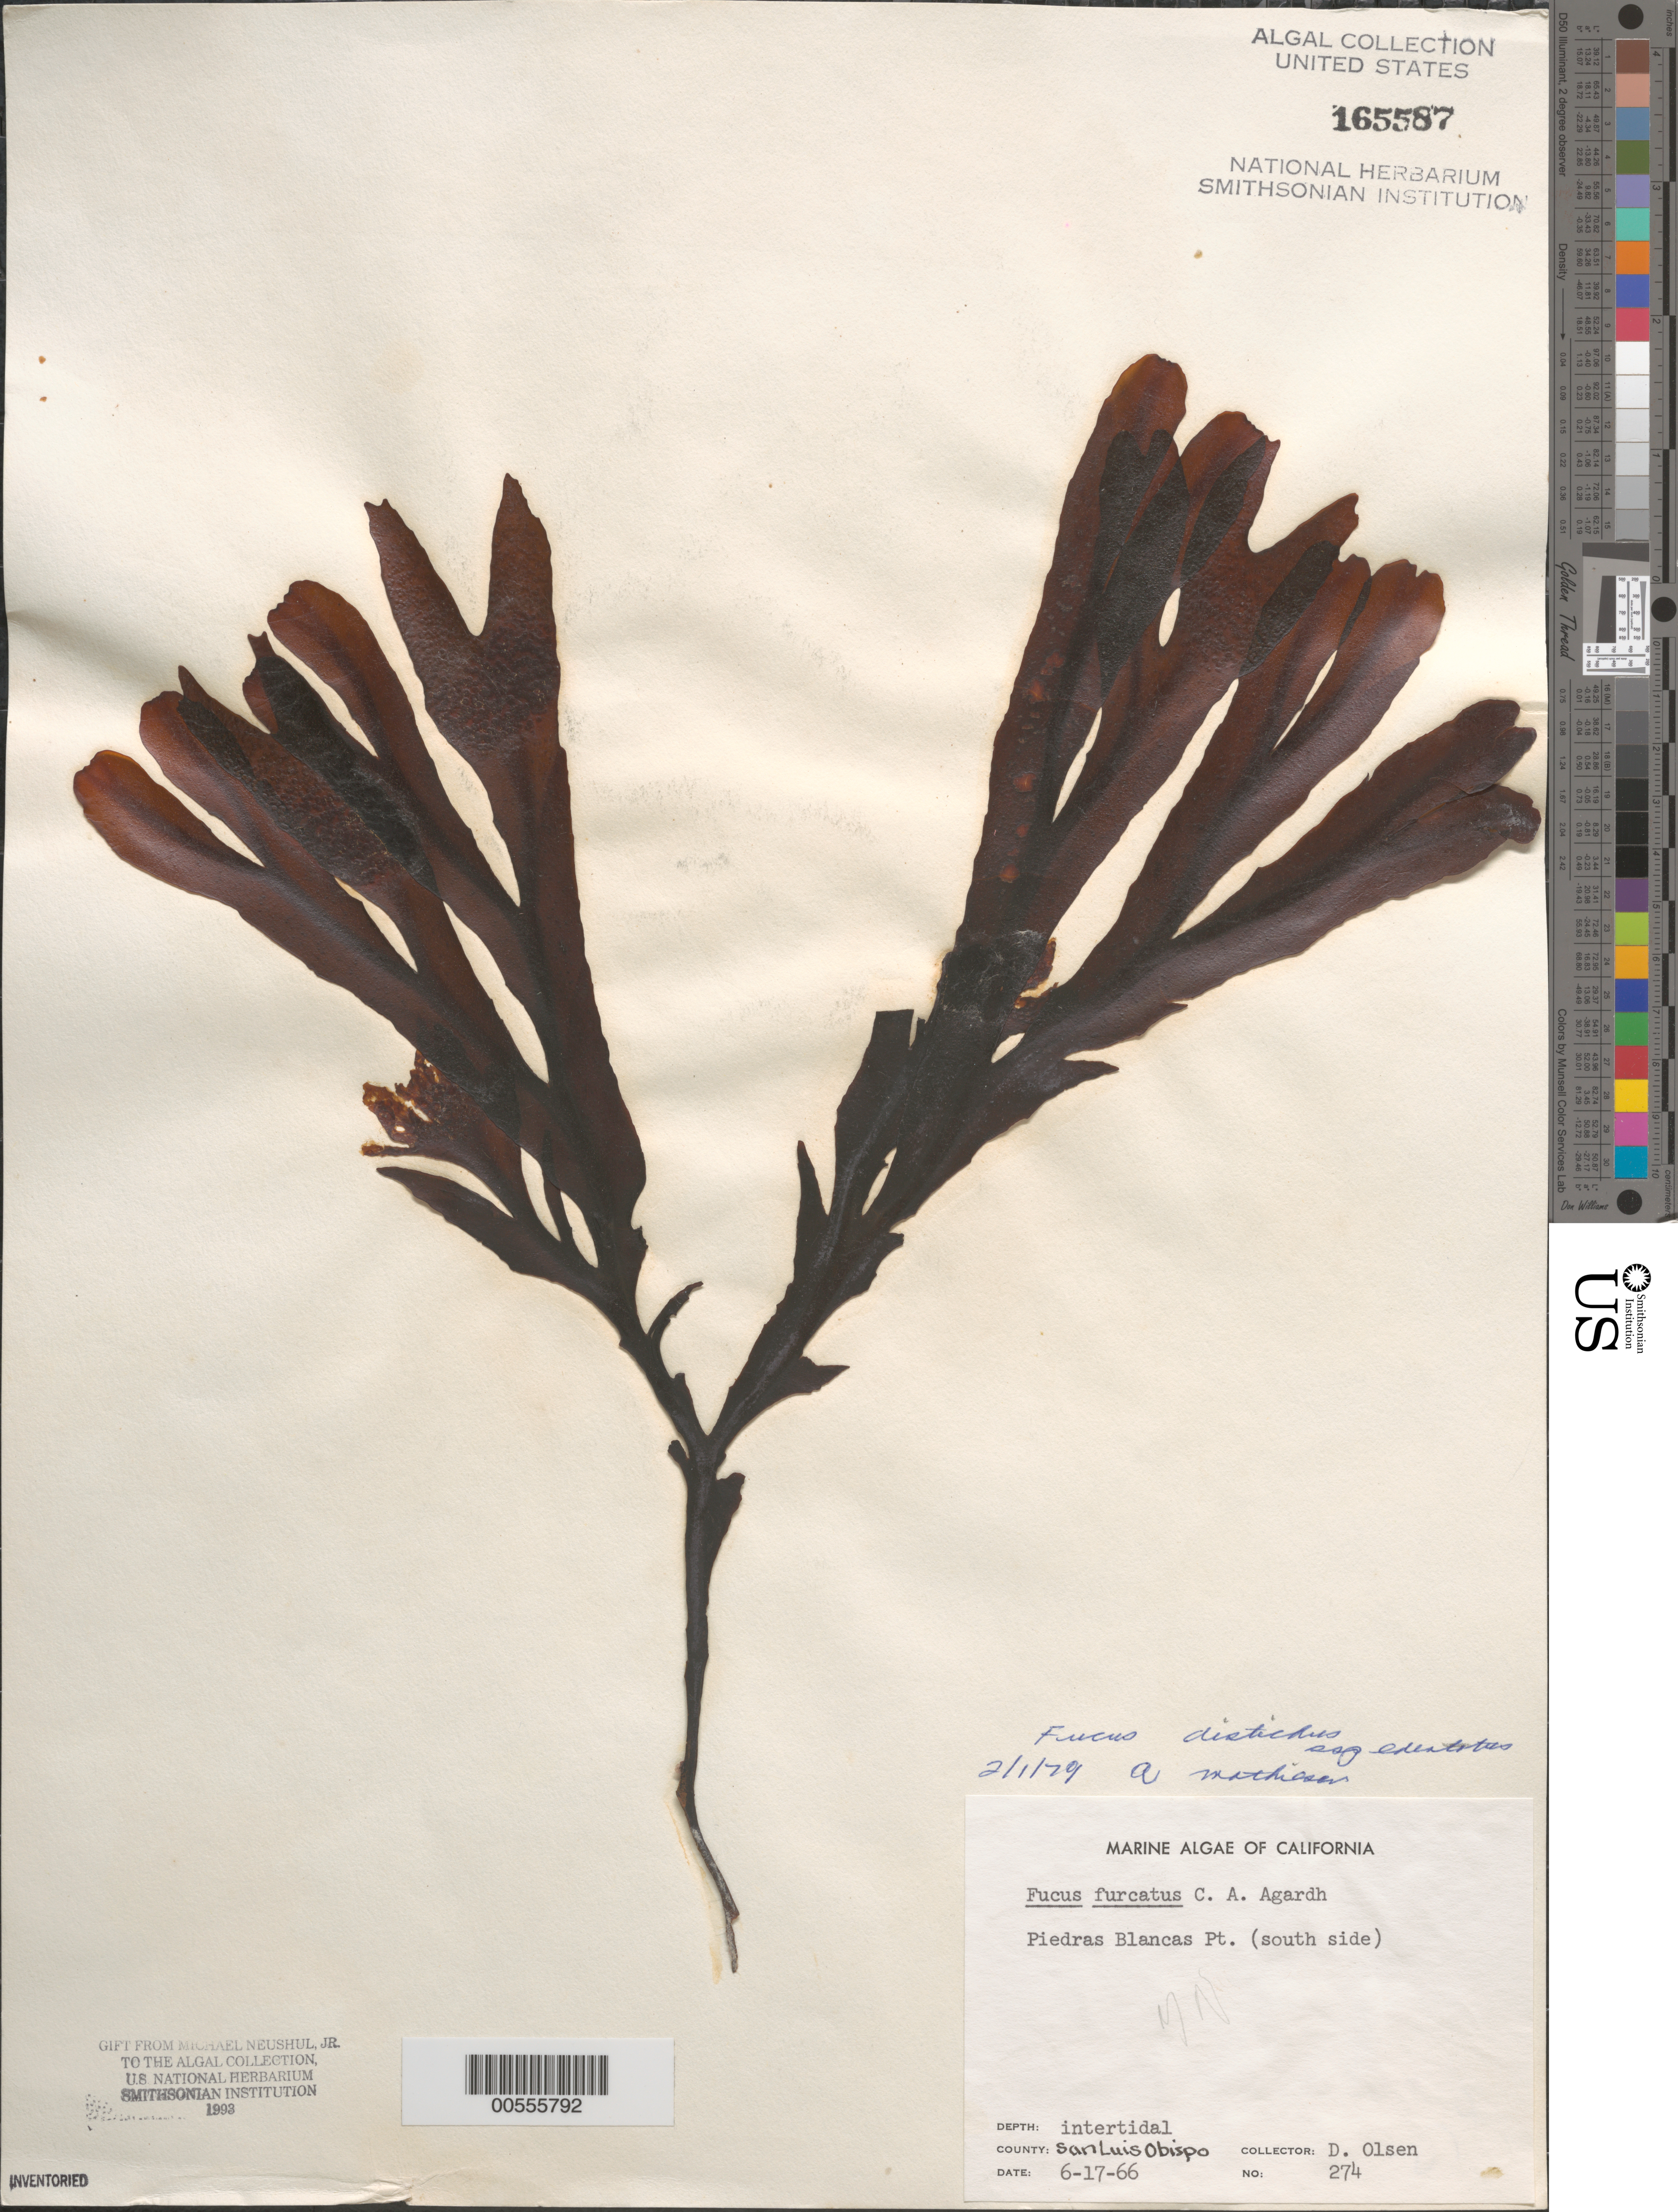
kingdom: Chromista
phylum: Ochrophyta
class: Phaeophyceae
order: Fucales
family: Fucaceae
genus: Fucus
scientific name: Fucus distichus subsp. edentatus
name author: (Bach. Pyl.) H.T. Powell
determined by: Mathieson, A. C.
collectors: D. Olsen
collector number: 274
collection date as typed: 17 Jun 1966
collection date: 1966-06-17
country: United States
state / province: California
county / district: San Luis Obispo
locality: Piedras Blancas Point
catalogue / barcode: US 165587